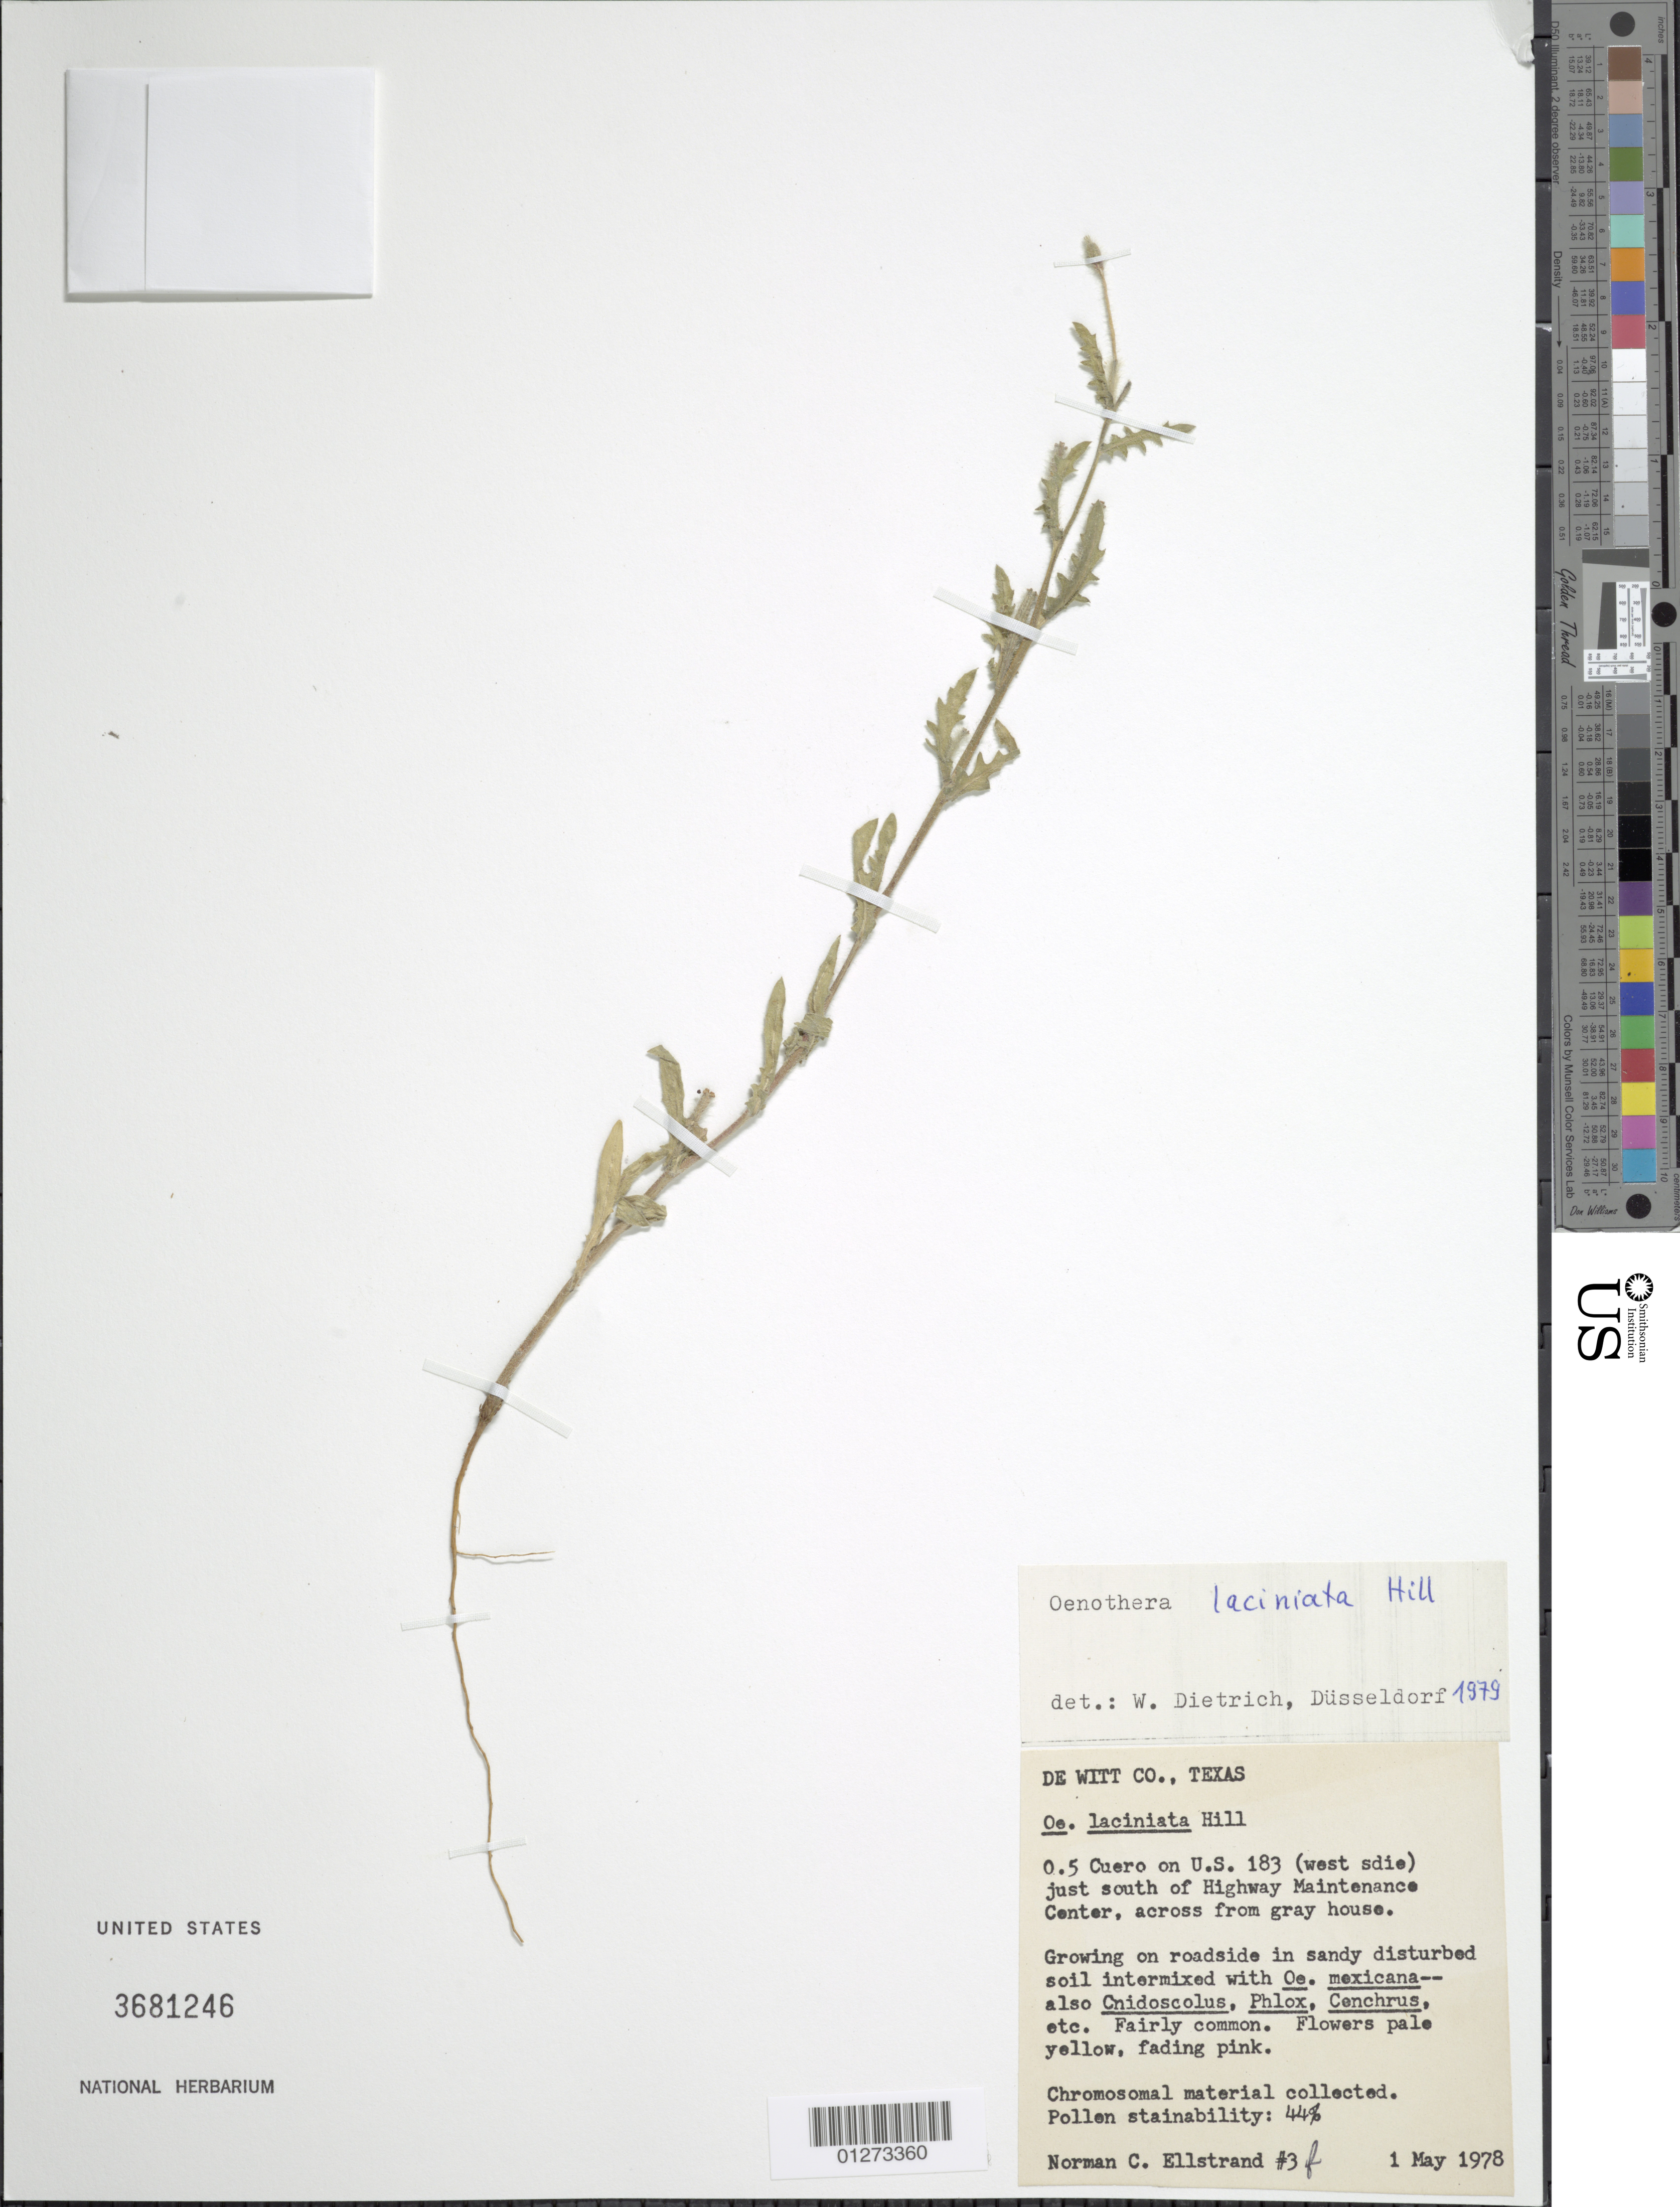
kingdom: Plantae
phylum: Tracheophyta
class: Magnoliopsida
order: Myrtales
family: Onagraceae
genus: Oenothera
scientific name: Oenothera laciniata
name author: Hill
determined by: Dietrich, W.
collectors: N. Ellstrand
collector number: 3f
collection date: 1978-05-01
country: United States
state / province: Texas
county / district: De Witt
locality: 0.5 Cuero on US 183 (west side) just south of Highway Maintenance Center, across from gray house, roadside.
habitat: Sandy, disturbed soil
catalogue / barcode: US 3681246